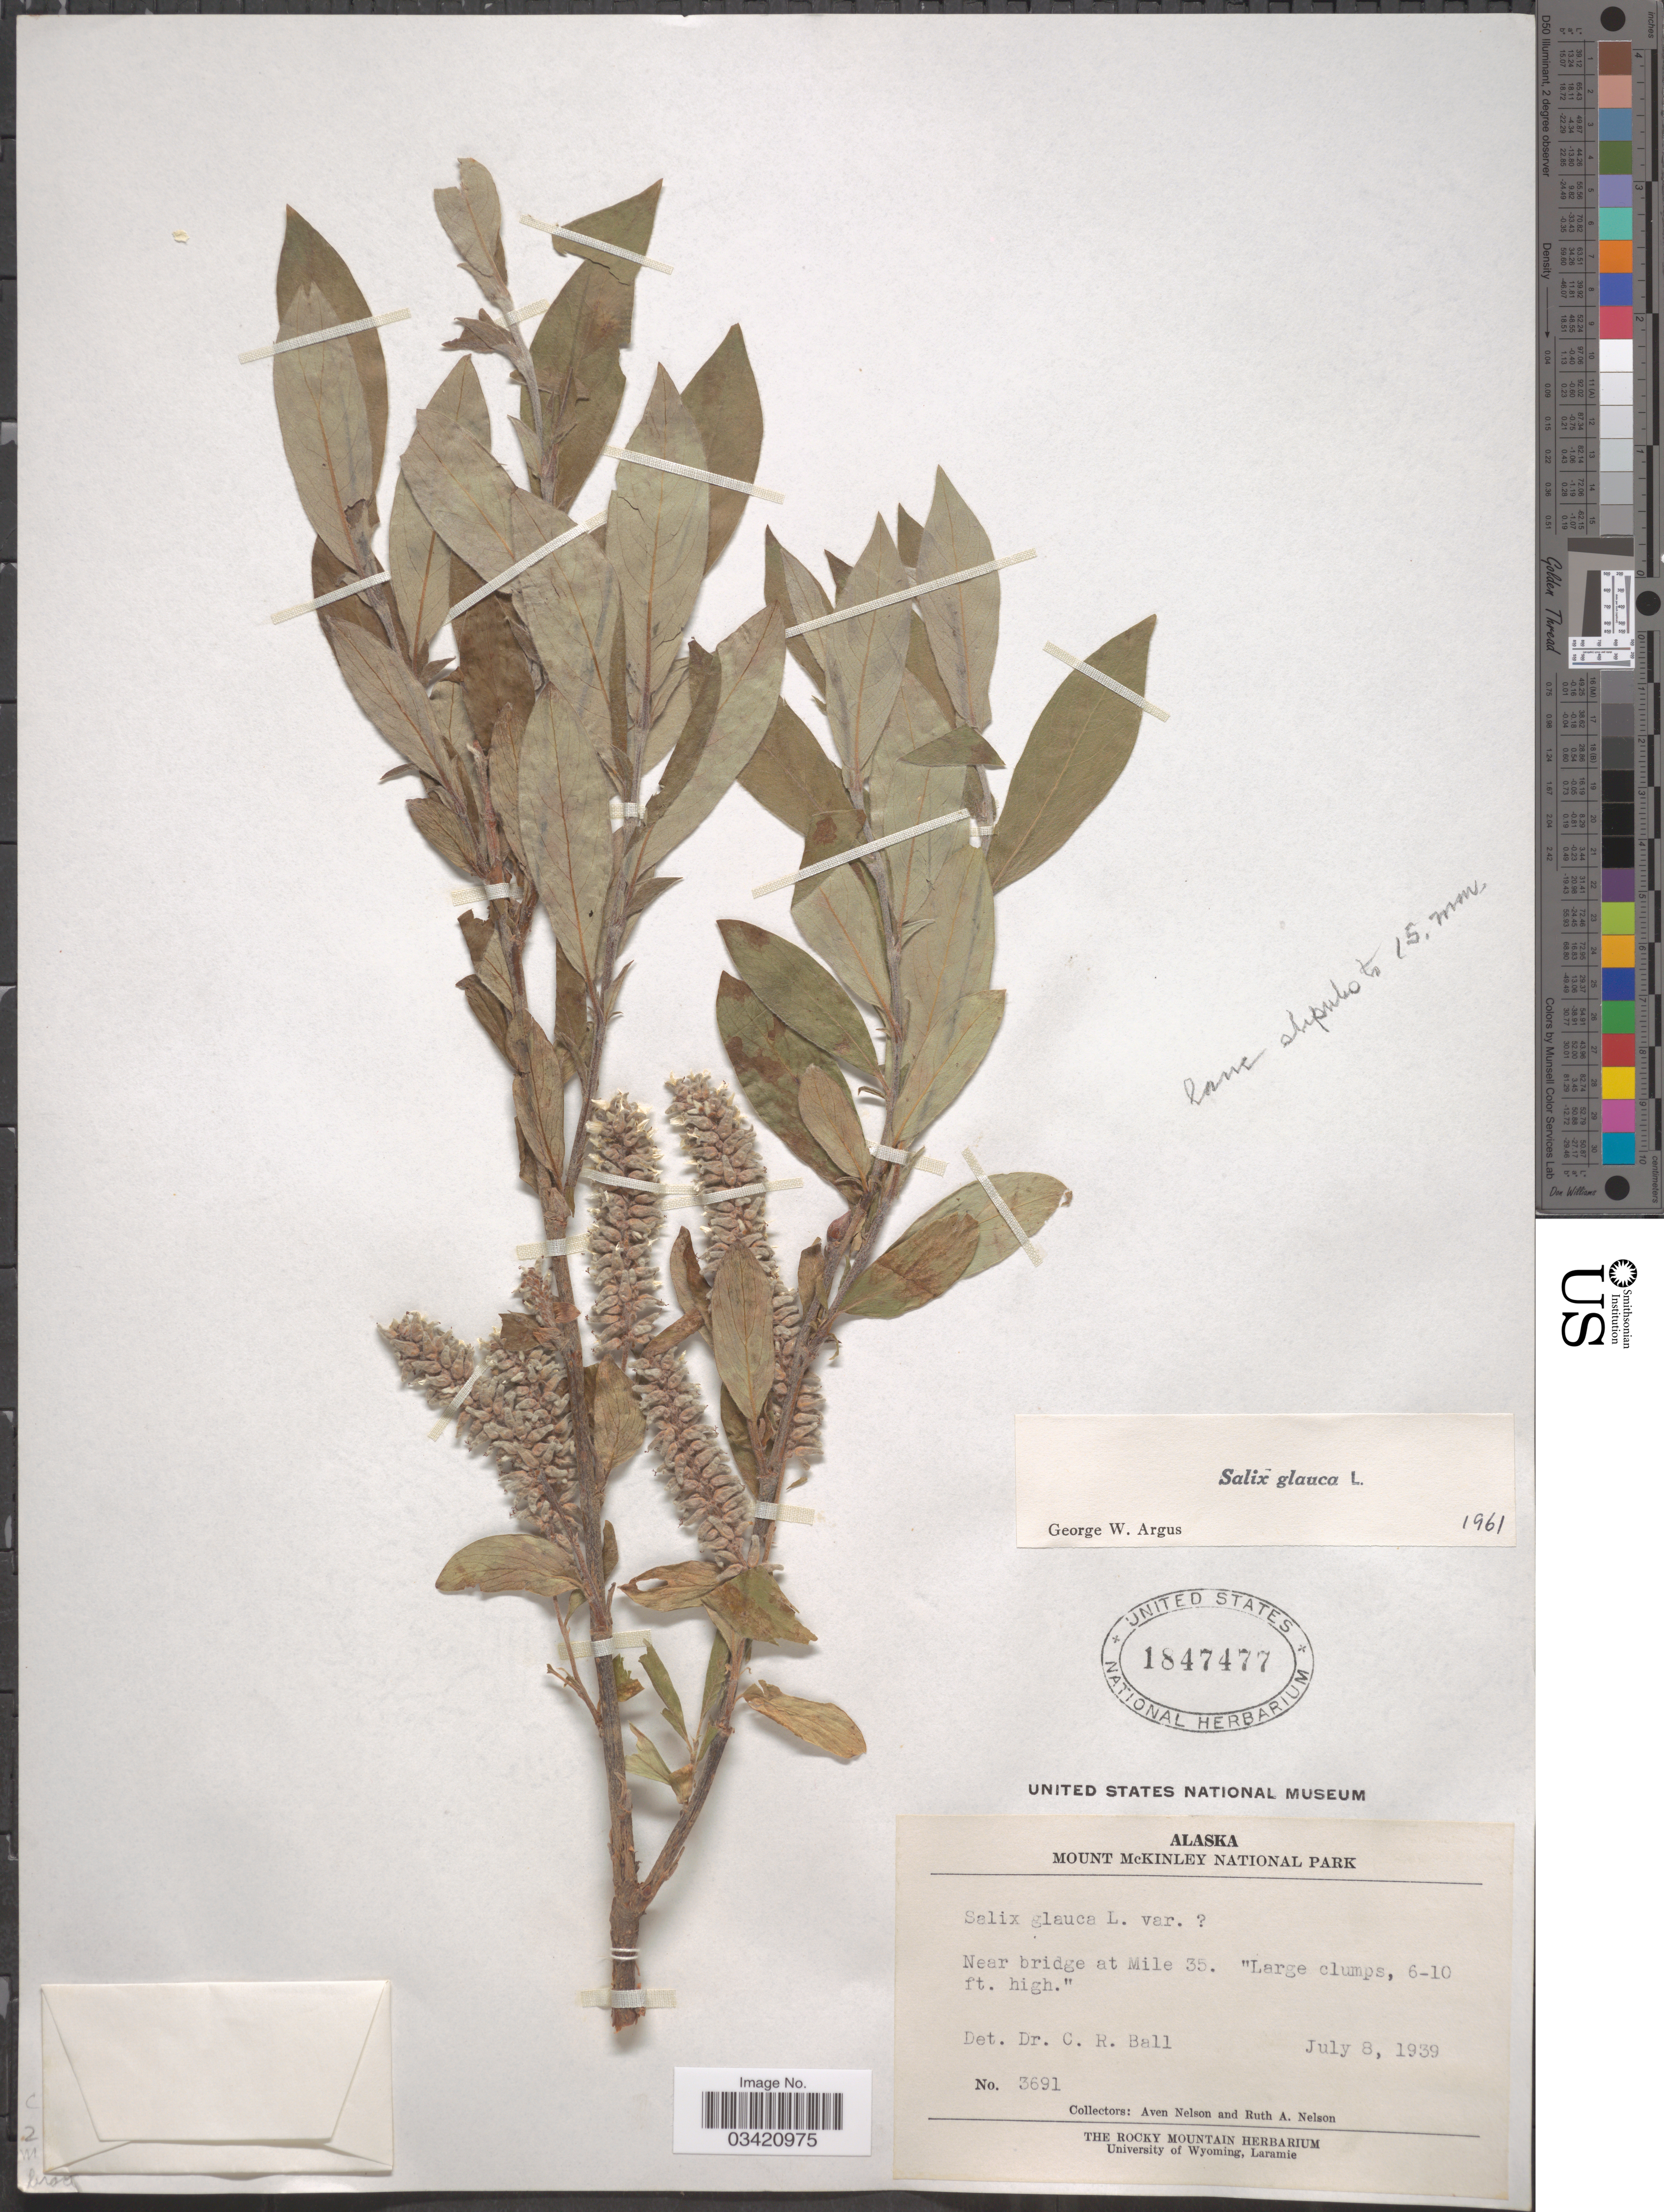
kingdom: Plantae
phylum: Tracheophyta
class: Magnoliopsida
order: Malpighiales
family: Salicaceae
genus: Salix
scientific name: Salix glauca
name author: L.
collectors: A. Nelson & R. A. Nelson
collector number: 3691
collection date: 1939-07-08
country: United States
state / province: Alaska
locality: Mount McKinley National Park. Near bridge at Mile 35.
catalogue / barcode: US 1847477